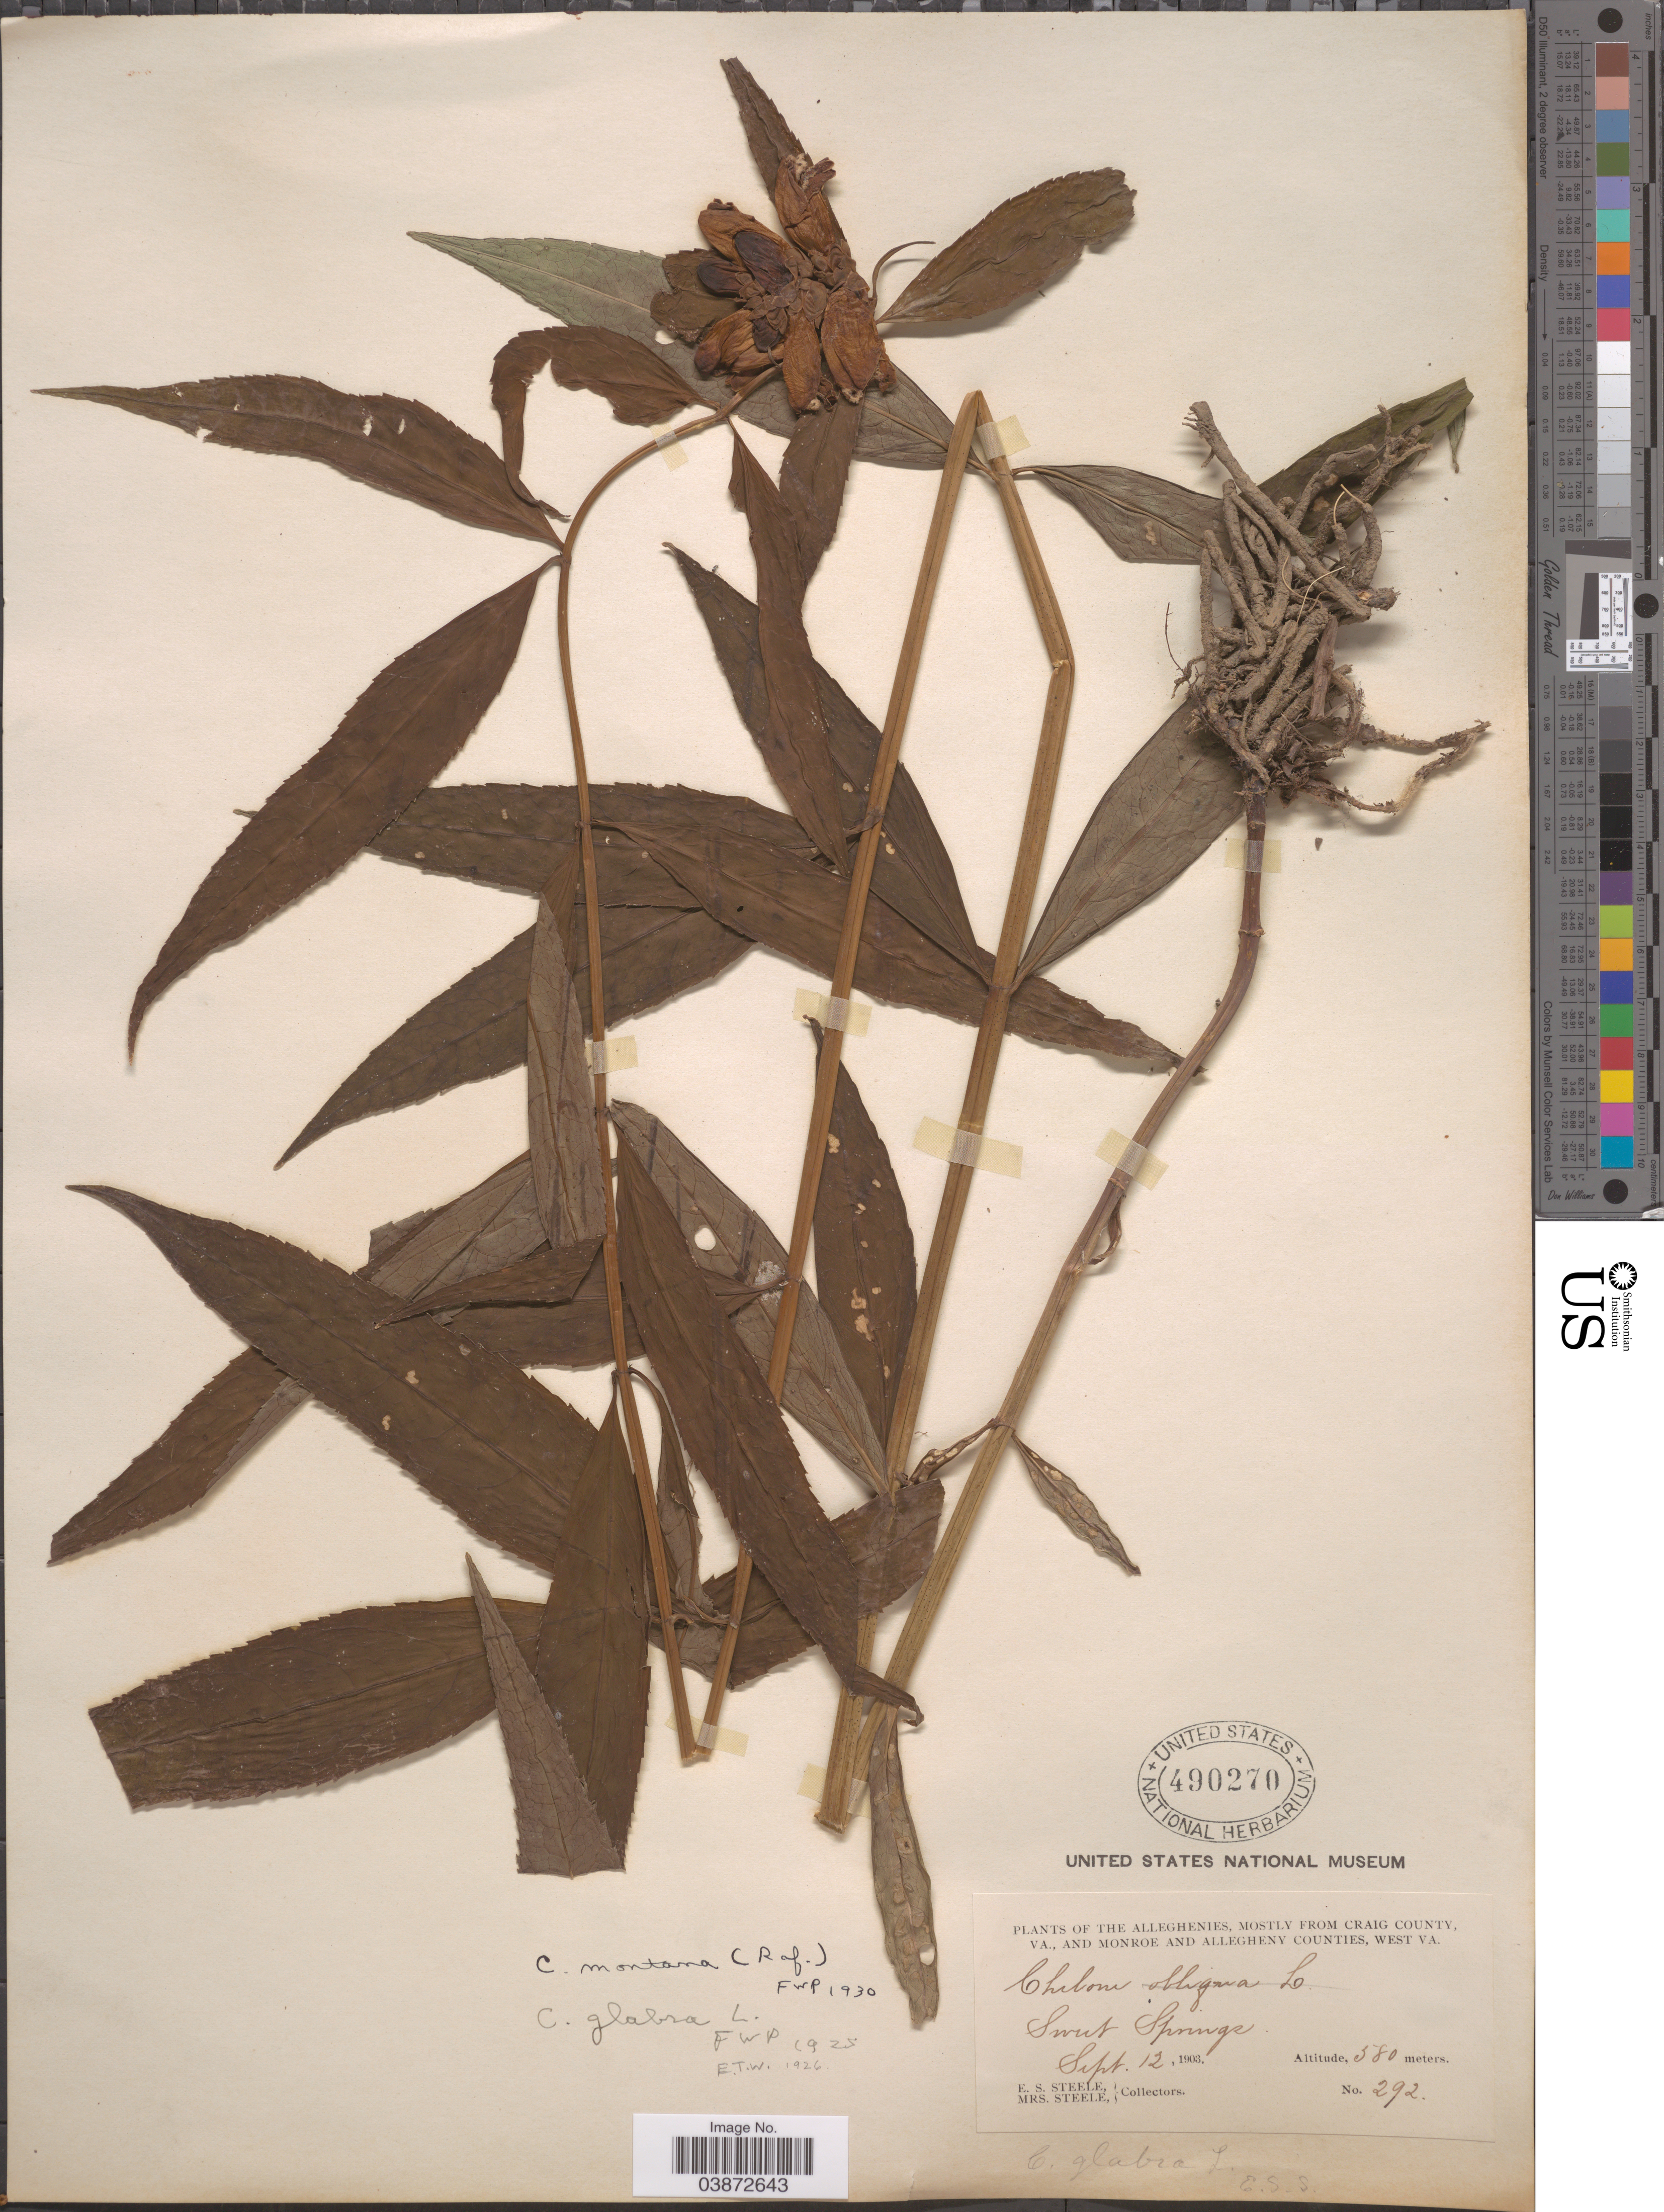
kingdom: Plantae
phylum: Tracheophyta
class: Magnoliopsida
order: Lamiales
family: Plantaginaceae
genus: Chelone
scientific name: Chelone montana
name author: (Raf.) Pennell & Wherry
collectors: E. Steele & Mrs. E. S. Steele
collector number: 292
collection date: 1903-09-12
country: United States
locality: The Alleghenies, mostly from Craig County, Va., and Monroe and Allegheny Counties, West Va. Sweet Springs.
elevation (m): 580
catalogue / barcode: US 490270